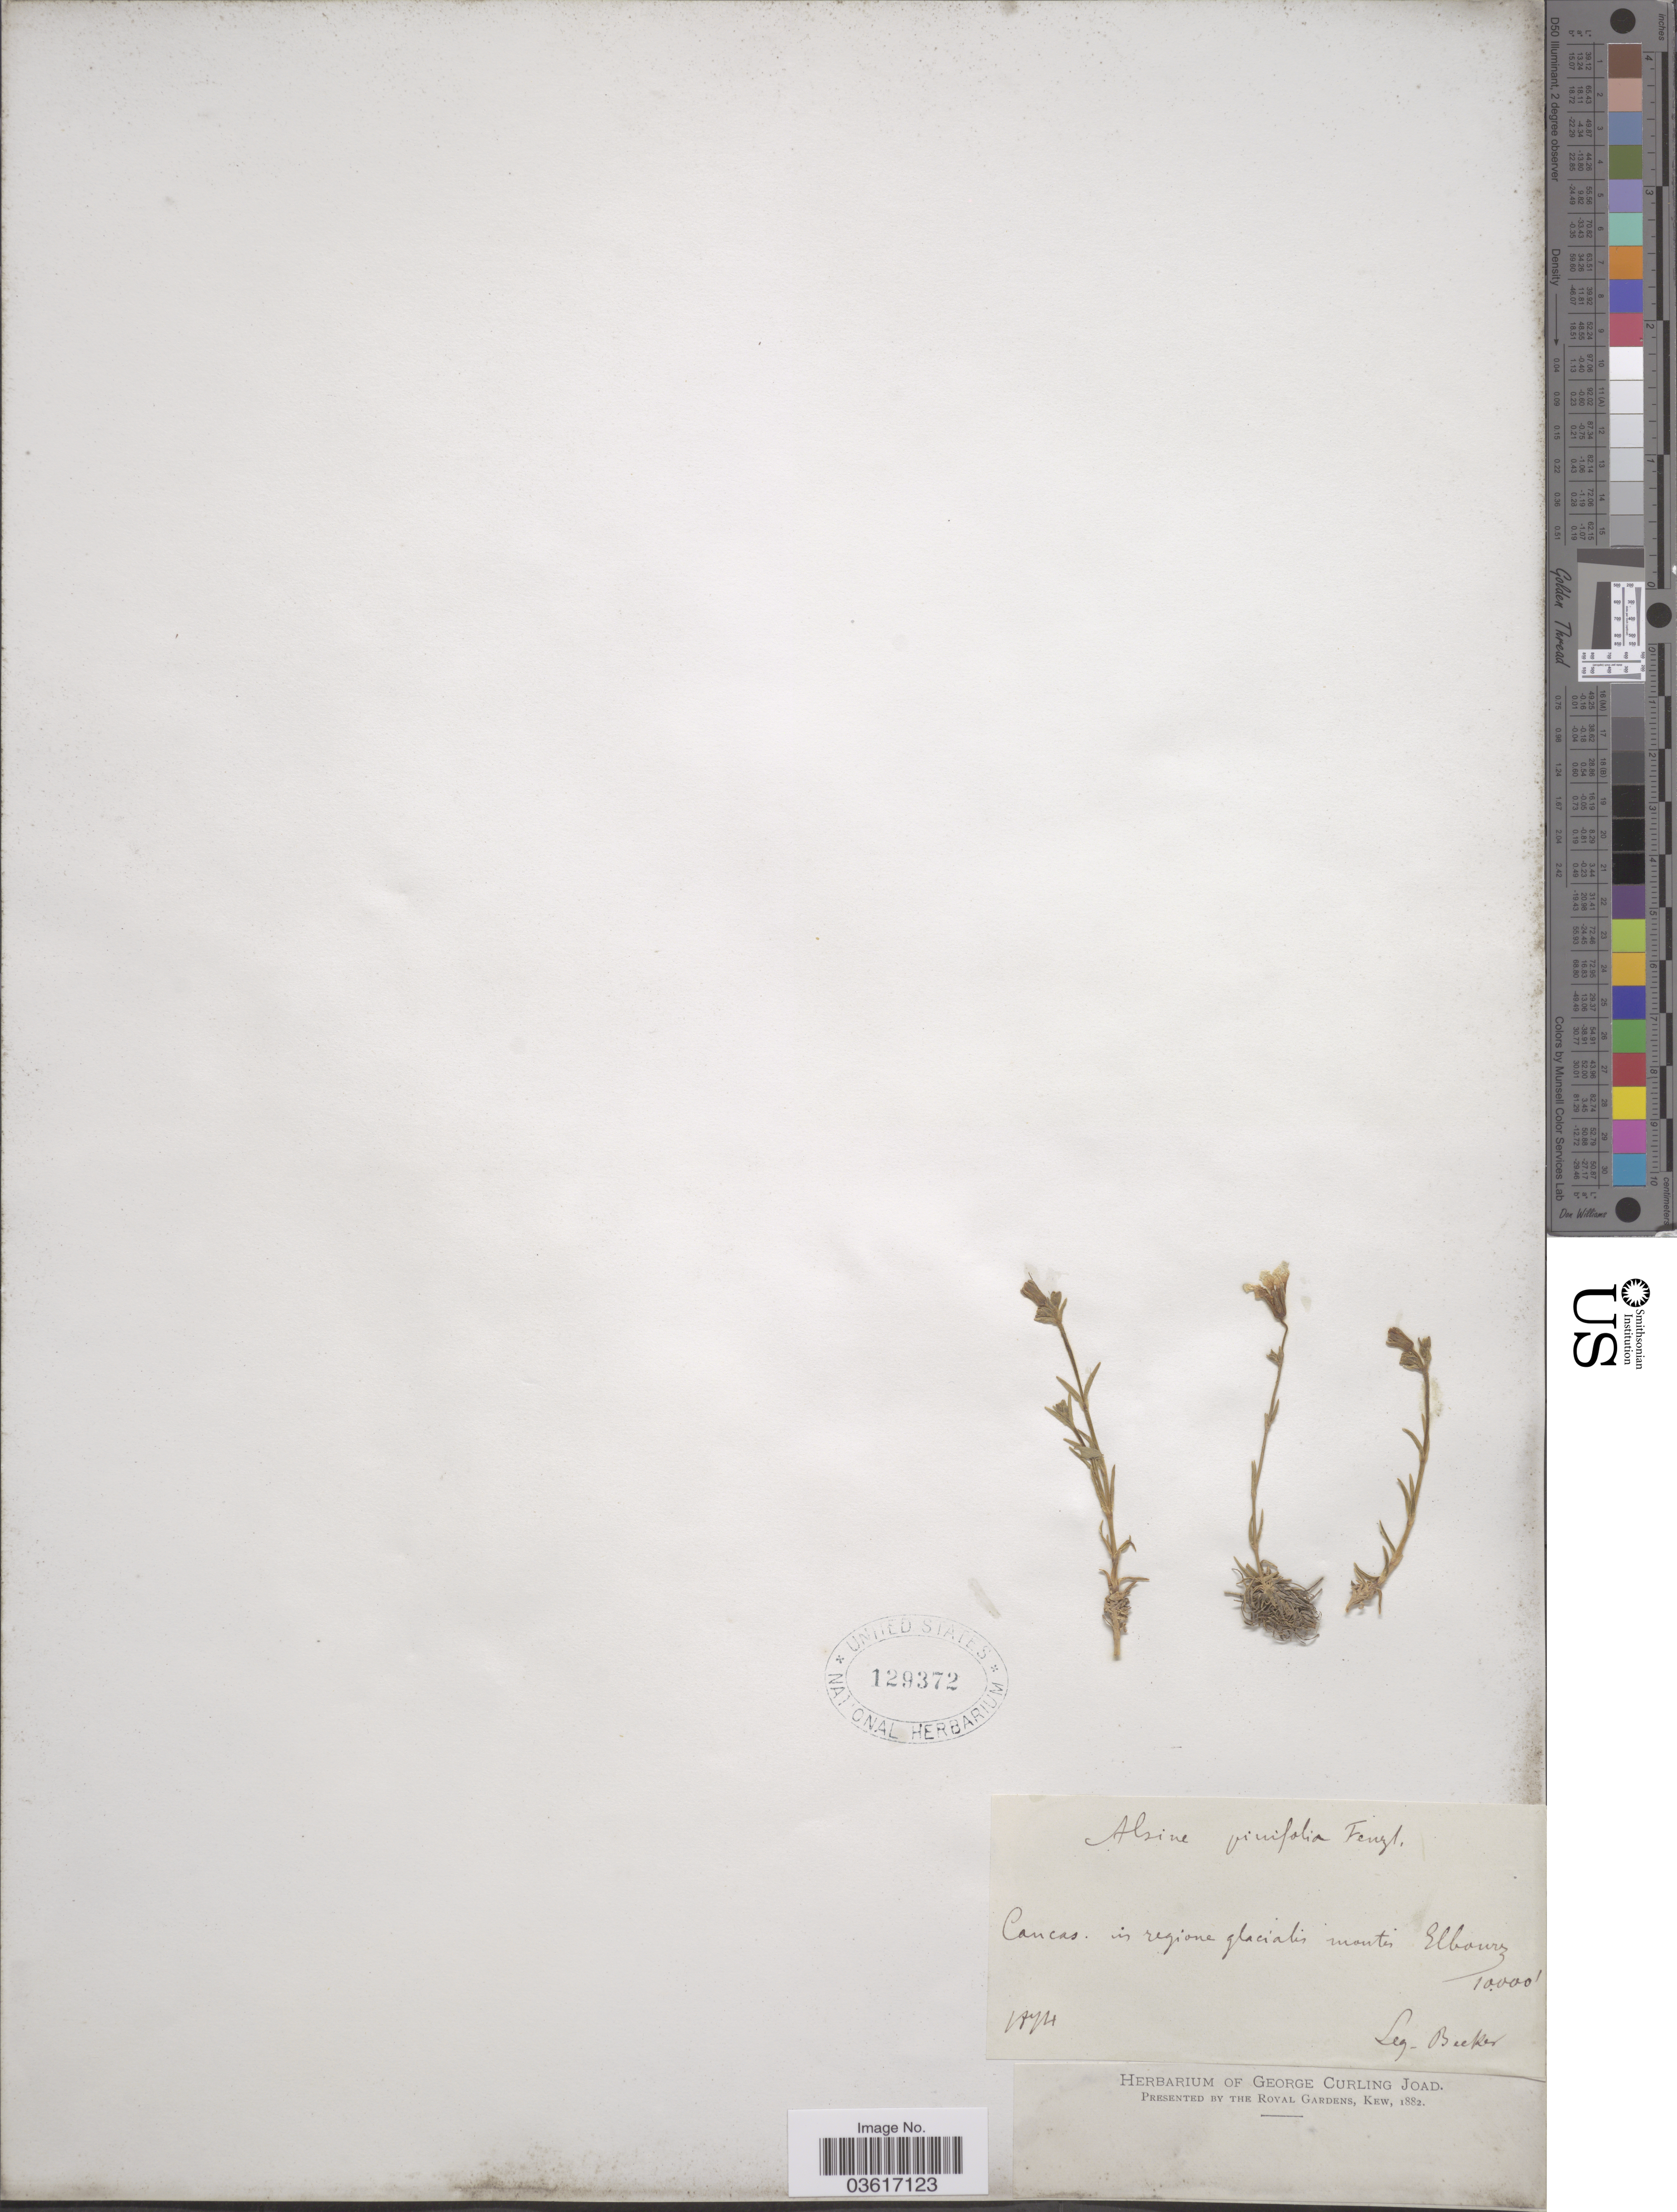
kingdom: Plantae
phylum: Tracheophyta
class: Magnoliopsida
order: Caryophyllales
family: Caryophyllaceae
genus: Cherleria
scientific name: Cherleria laricifolia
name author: (L.) Iamonico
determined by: Strong, Mark T., (BOT), Smithsonian Institution - National Museum of Natural History (UNITED STATES)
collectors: -. Becker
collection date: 1874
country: Iran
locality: Caucas. in regione glacialis montis Elbourz.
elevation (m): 3048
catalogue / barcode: US 129372